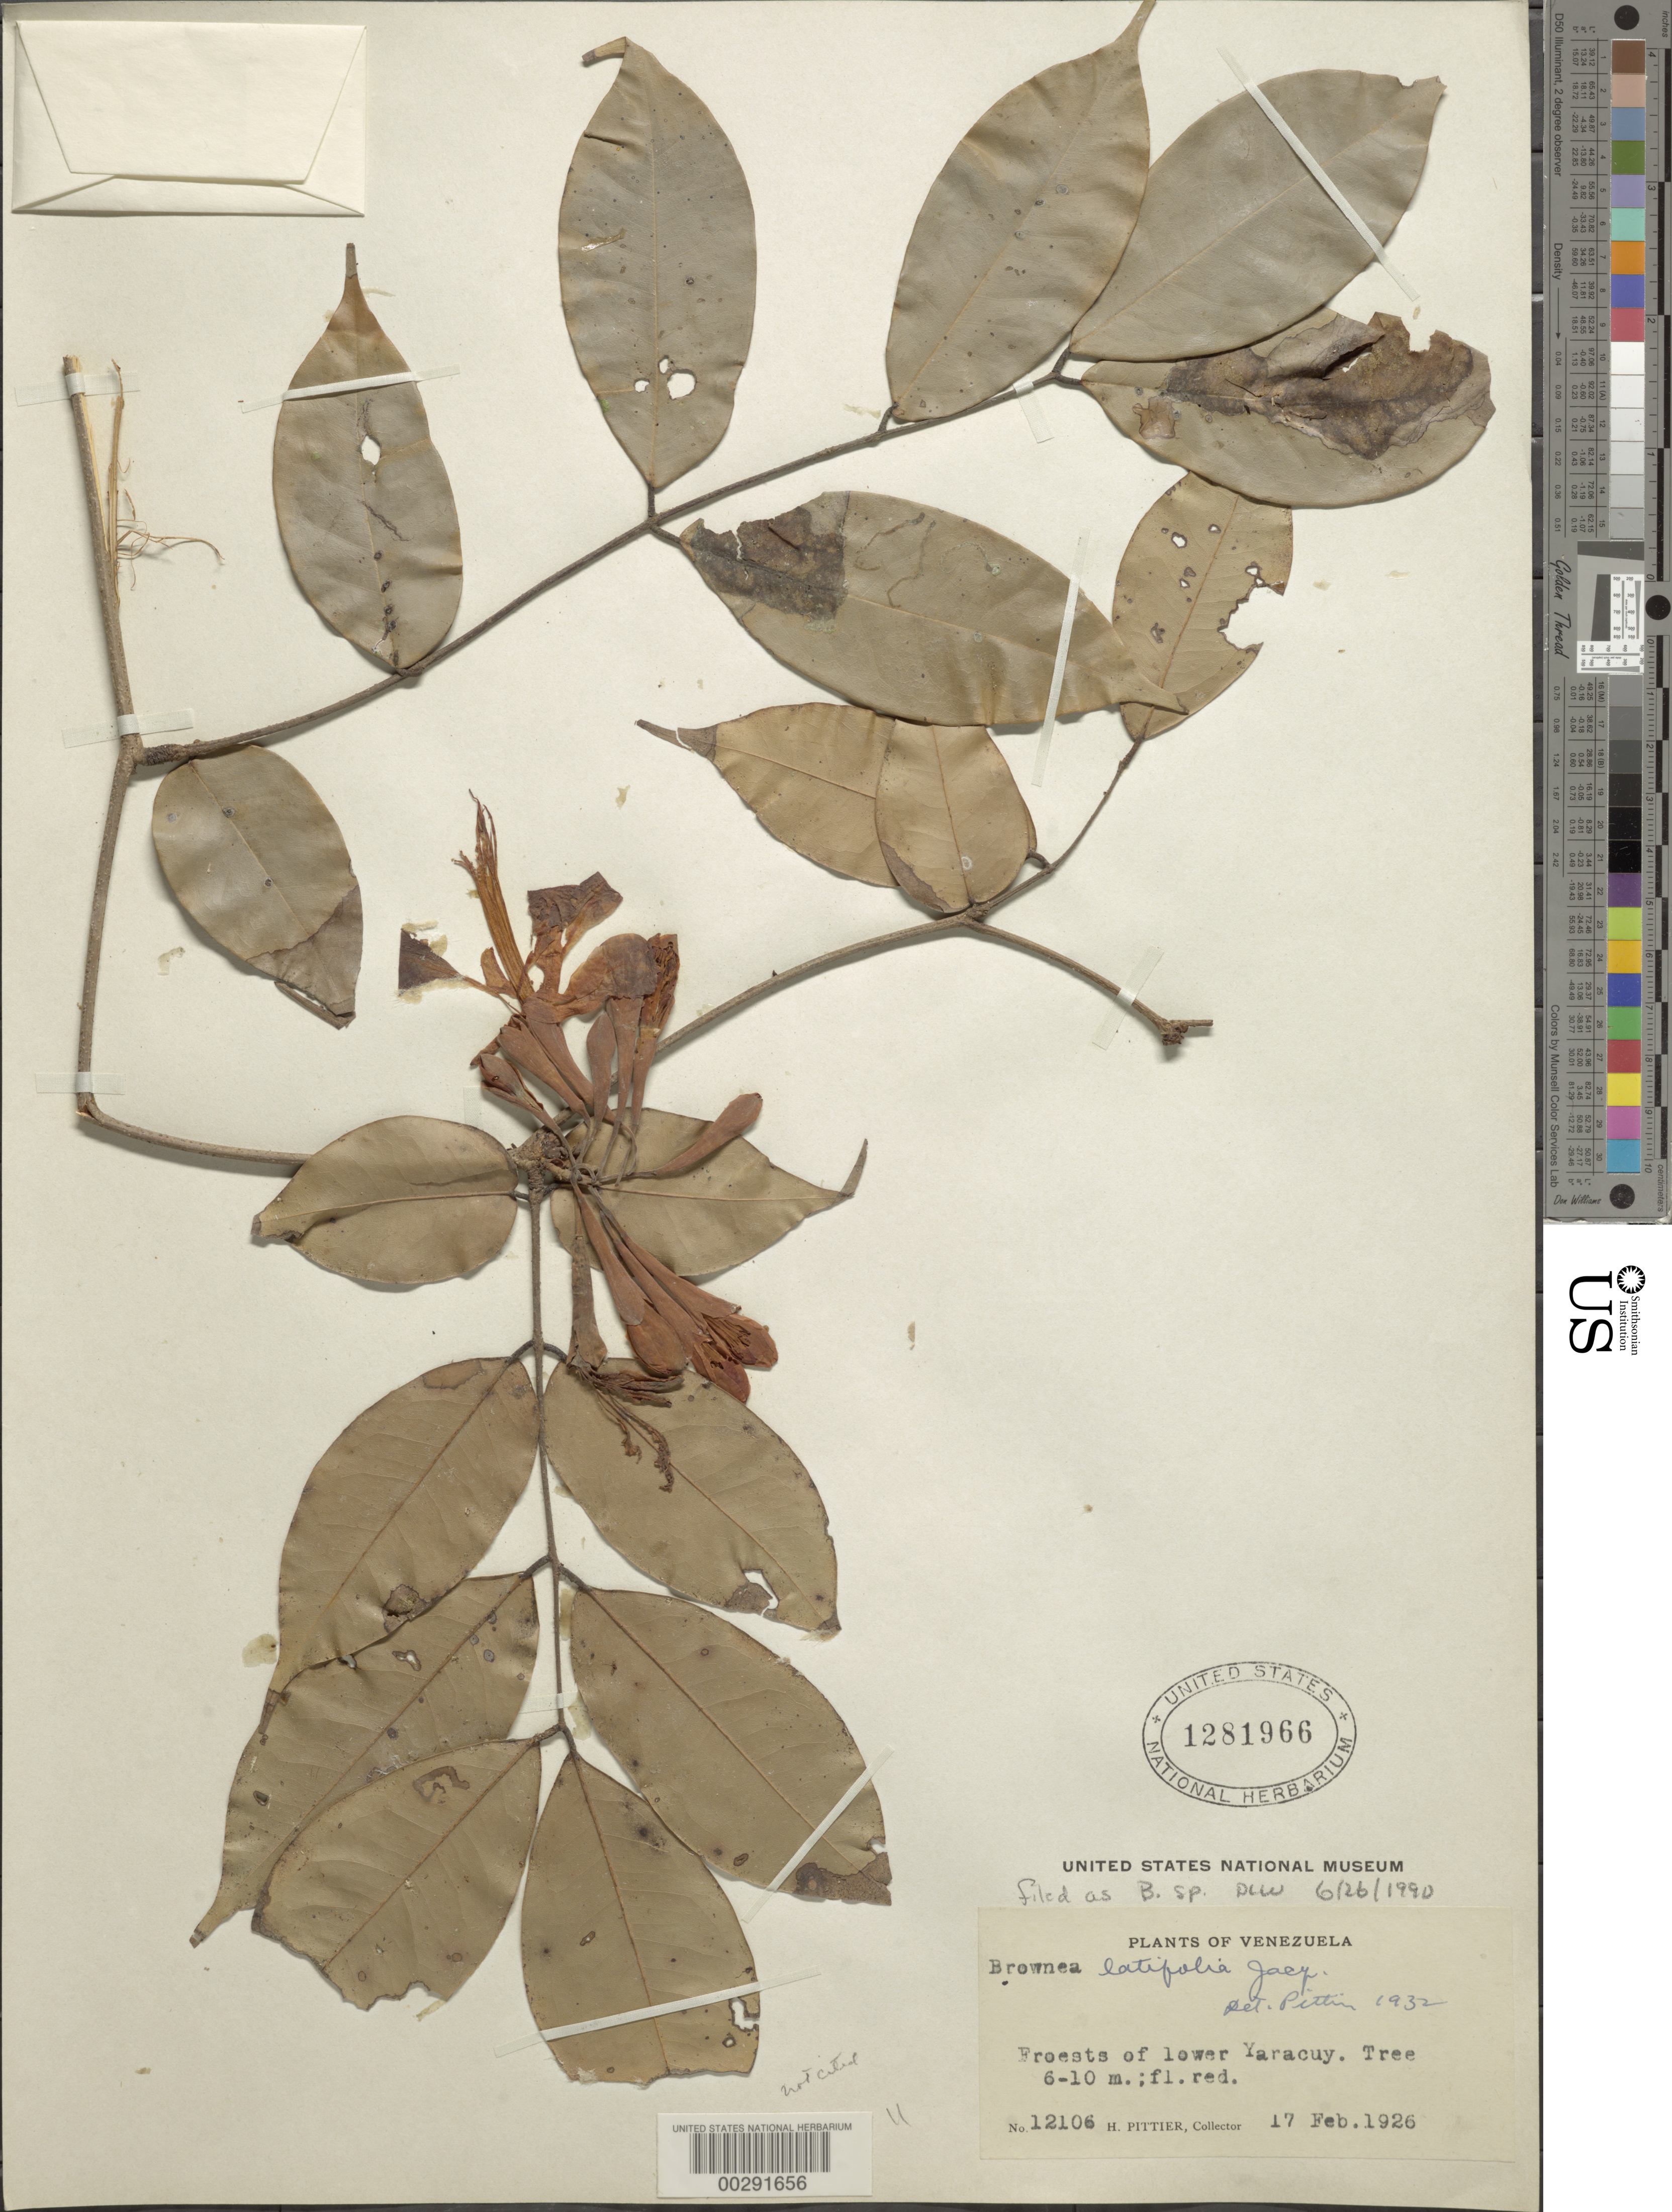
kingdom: Plantae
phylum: Tracheophyta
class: Magnoliopsida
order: Fabales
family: Fabaceae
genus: Brownea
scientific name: Brownea coccinea subsp. coccinea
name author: Jacq.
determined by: Santos-Silva, J.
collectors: H. F. Pittier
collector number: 12106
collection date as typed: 17 Feb 1926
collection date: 1926-02-17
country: Venezuela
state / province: Yaracuy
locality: Lower yaracuy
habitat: Forest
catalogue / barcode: US 1281966